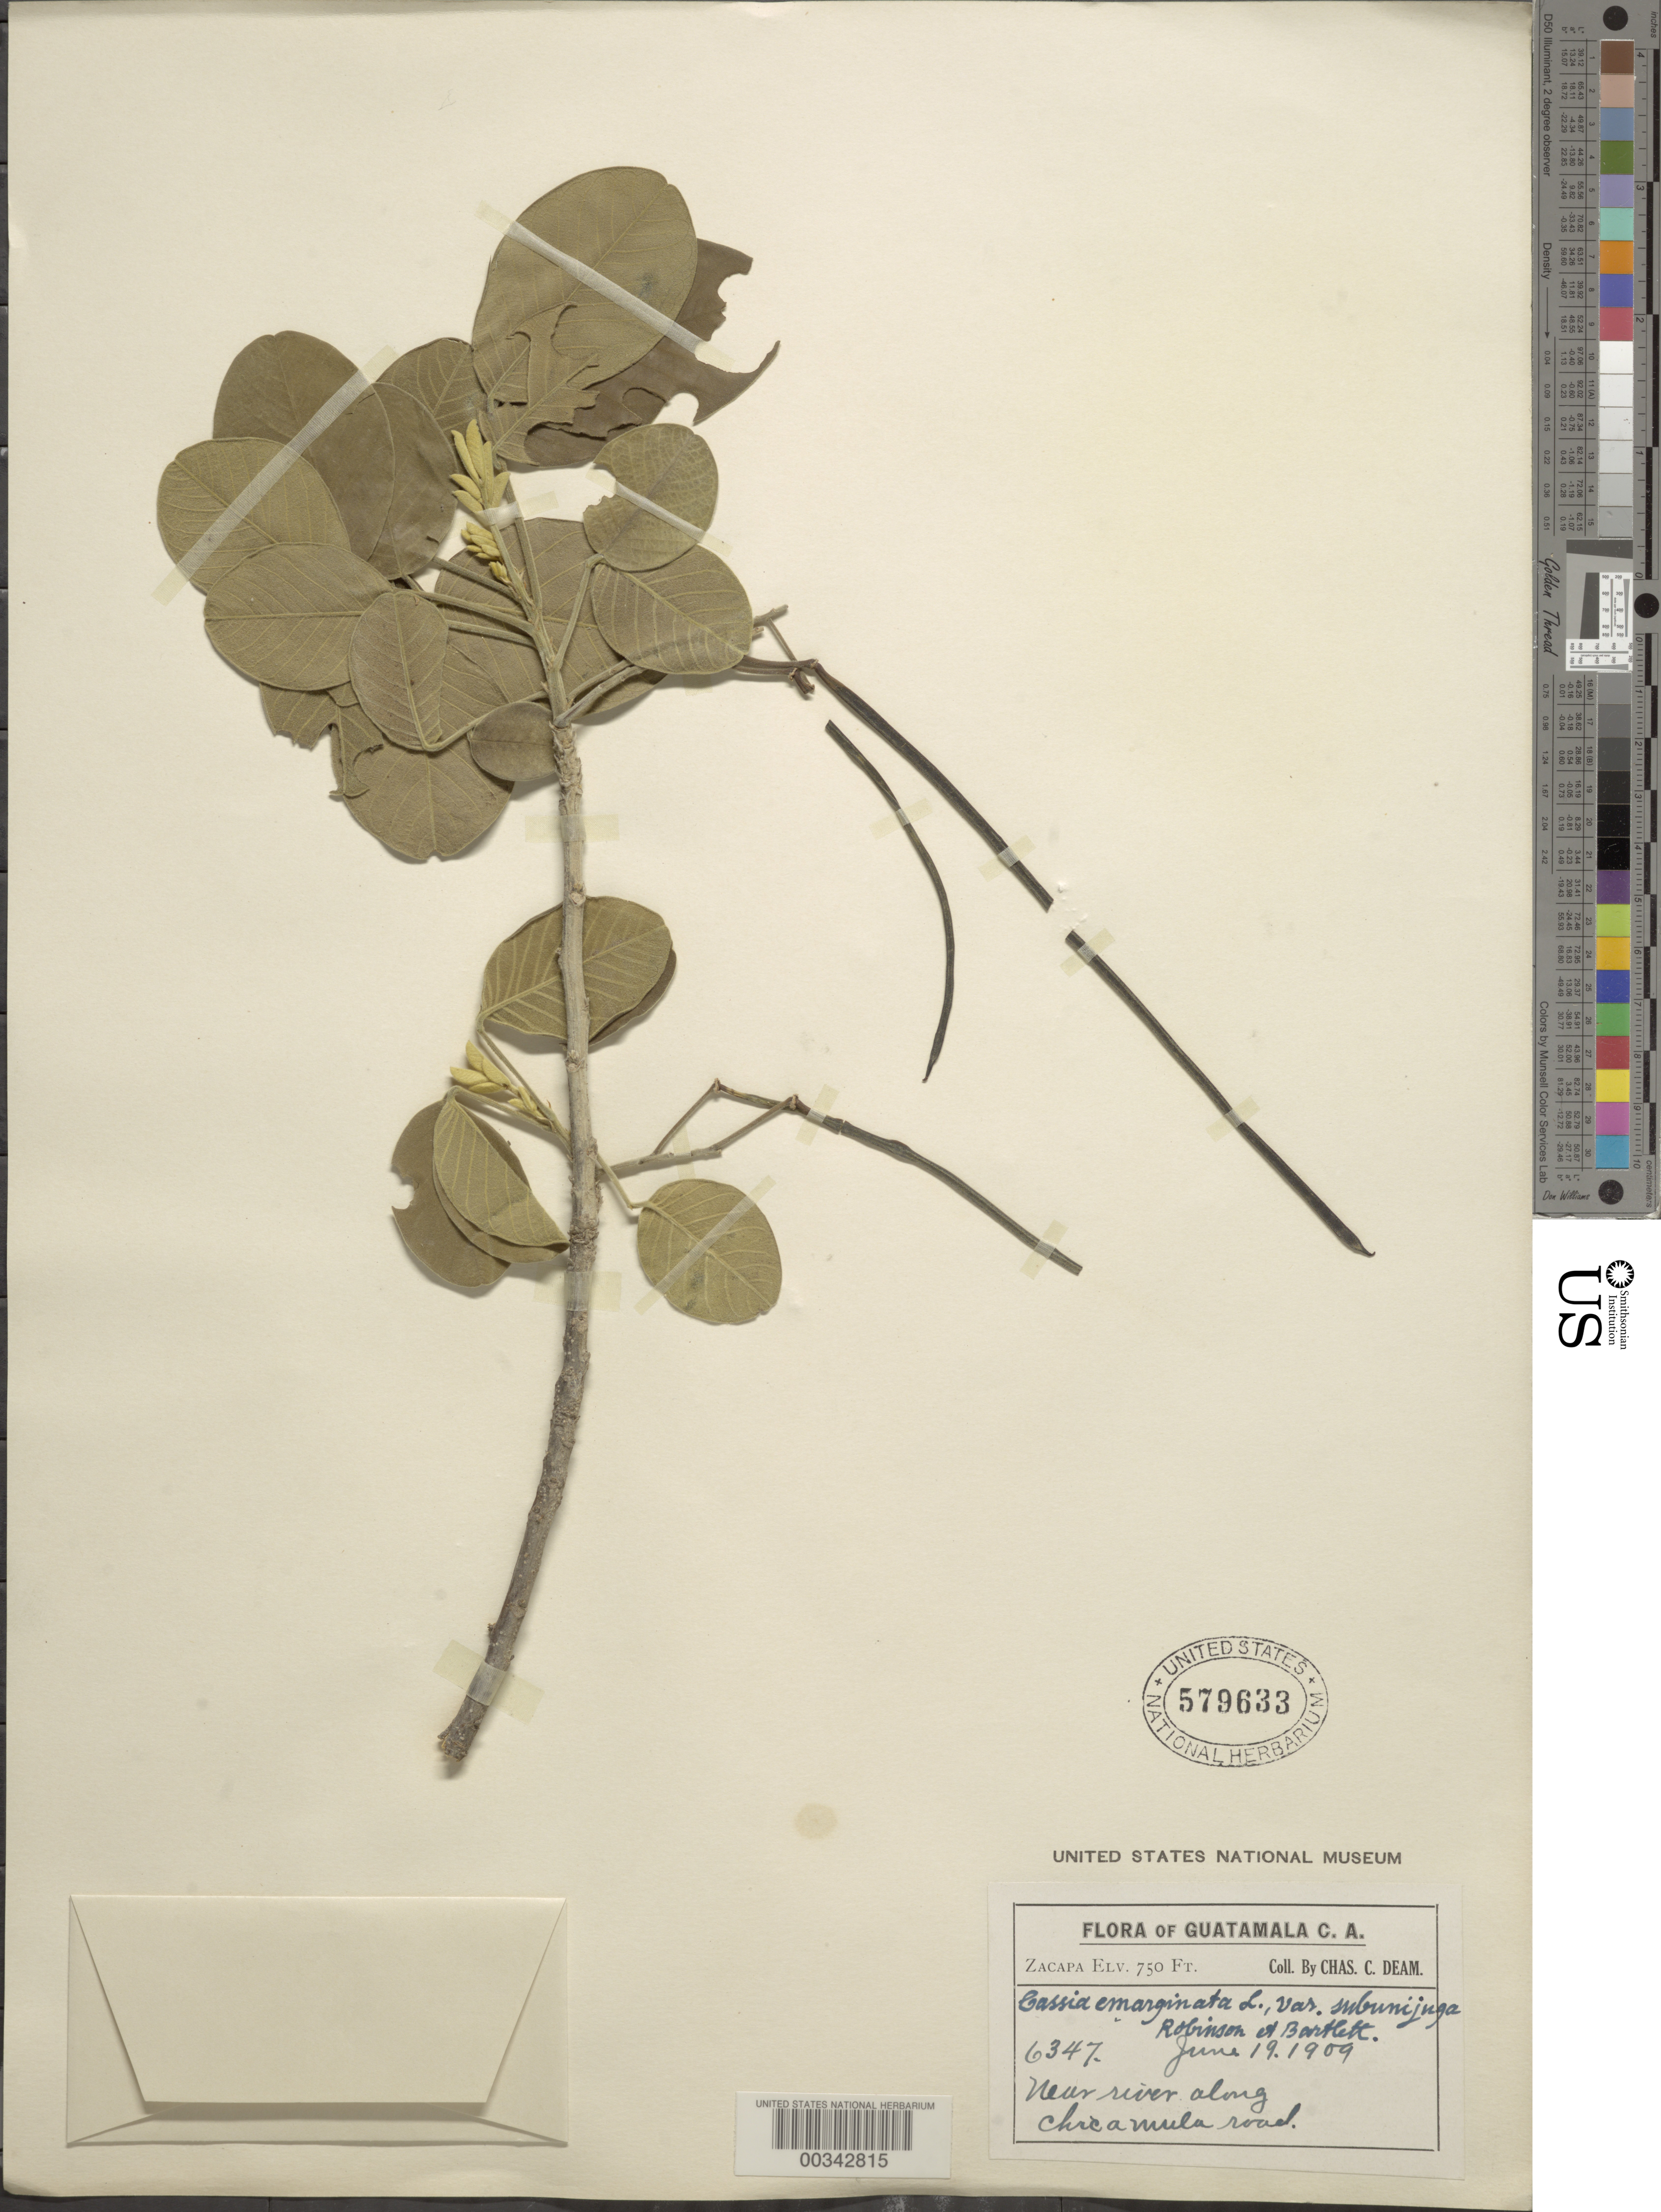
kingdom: Plantae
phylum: Tracheophyta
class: Magnoliopsida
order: Fabales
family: Fabaceae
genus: Senna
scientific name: Senna emarginata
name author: L.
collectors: C. C. Deam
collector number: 6347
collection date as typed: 19 Jun 1909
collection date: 1909-06-19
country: Guatemala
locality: Along chicamula road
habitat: Near river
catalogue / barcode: US 579633